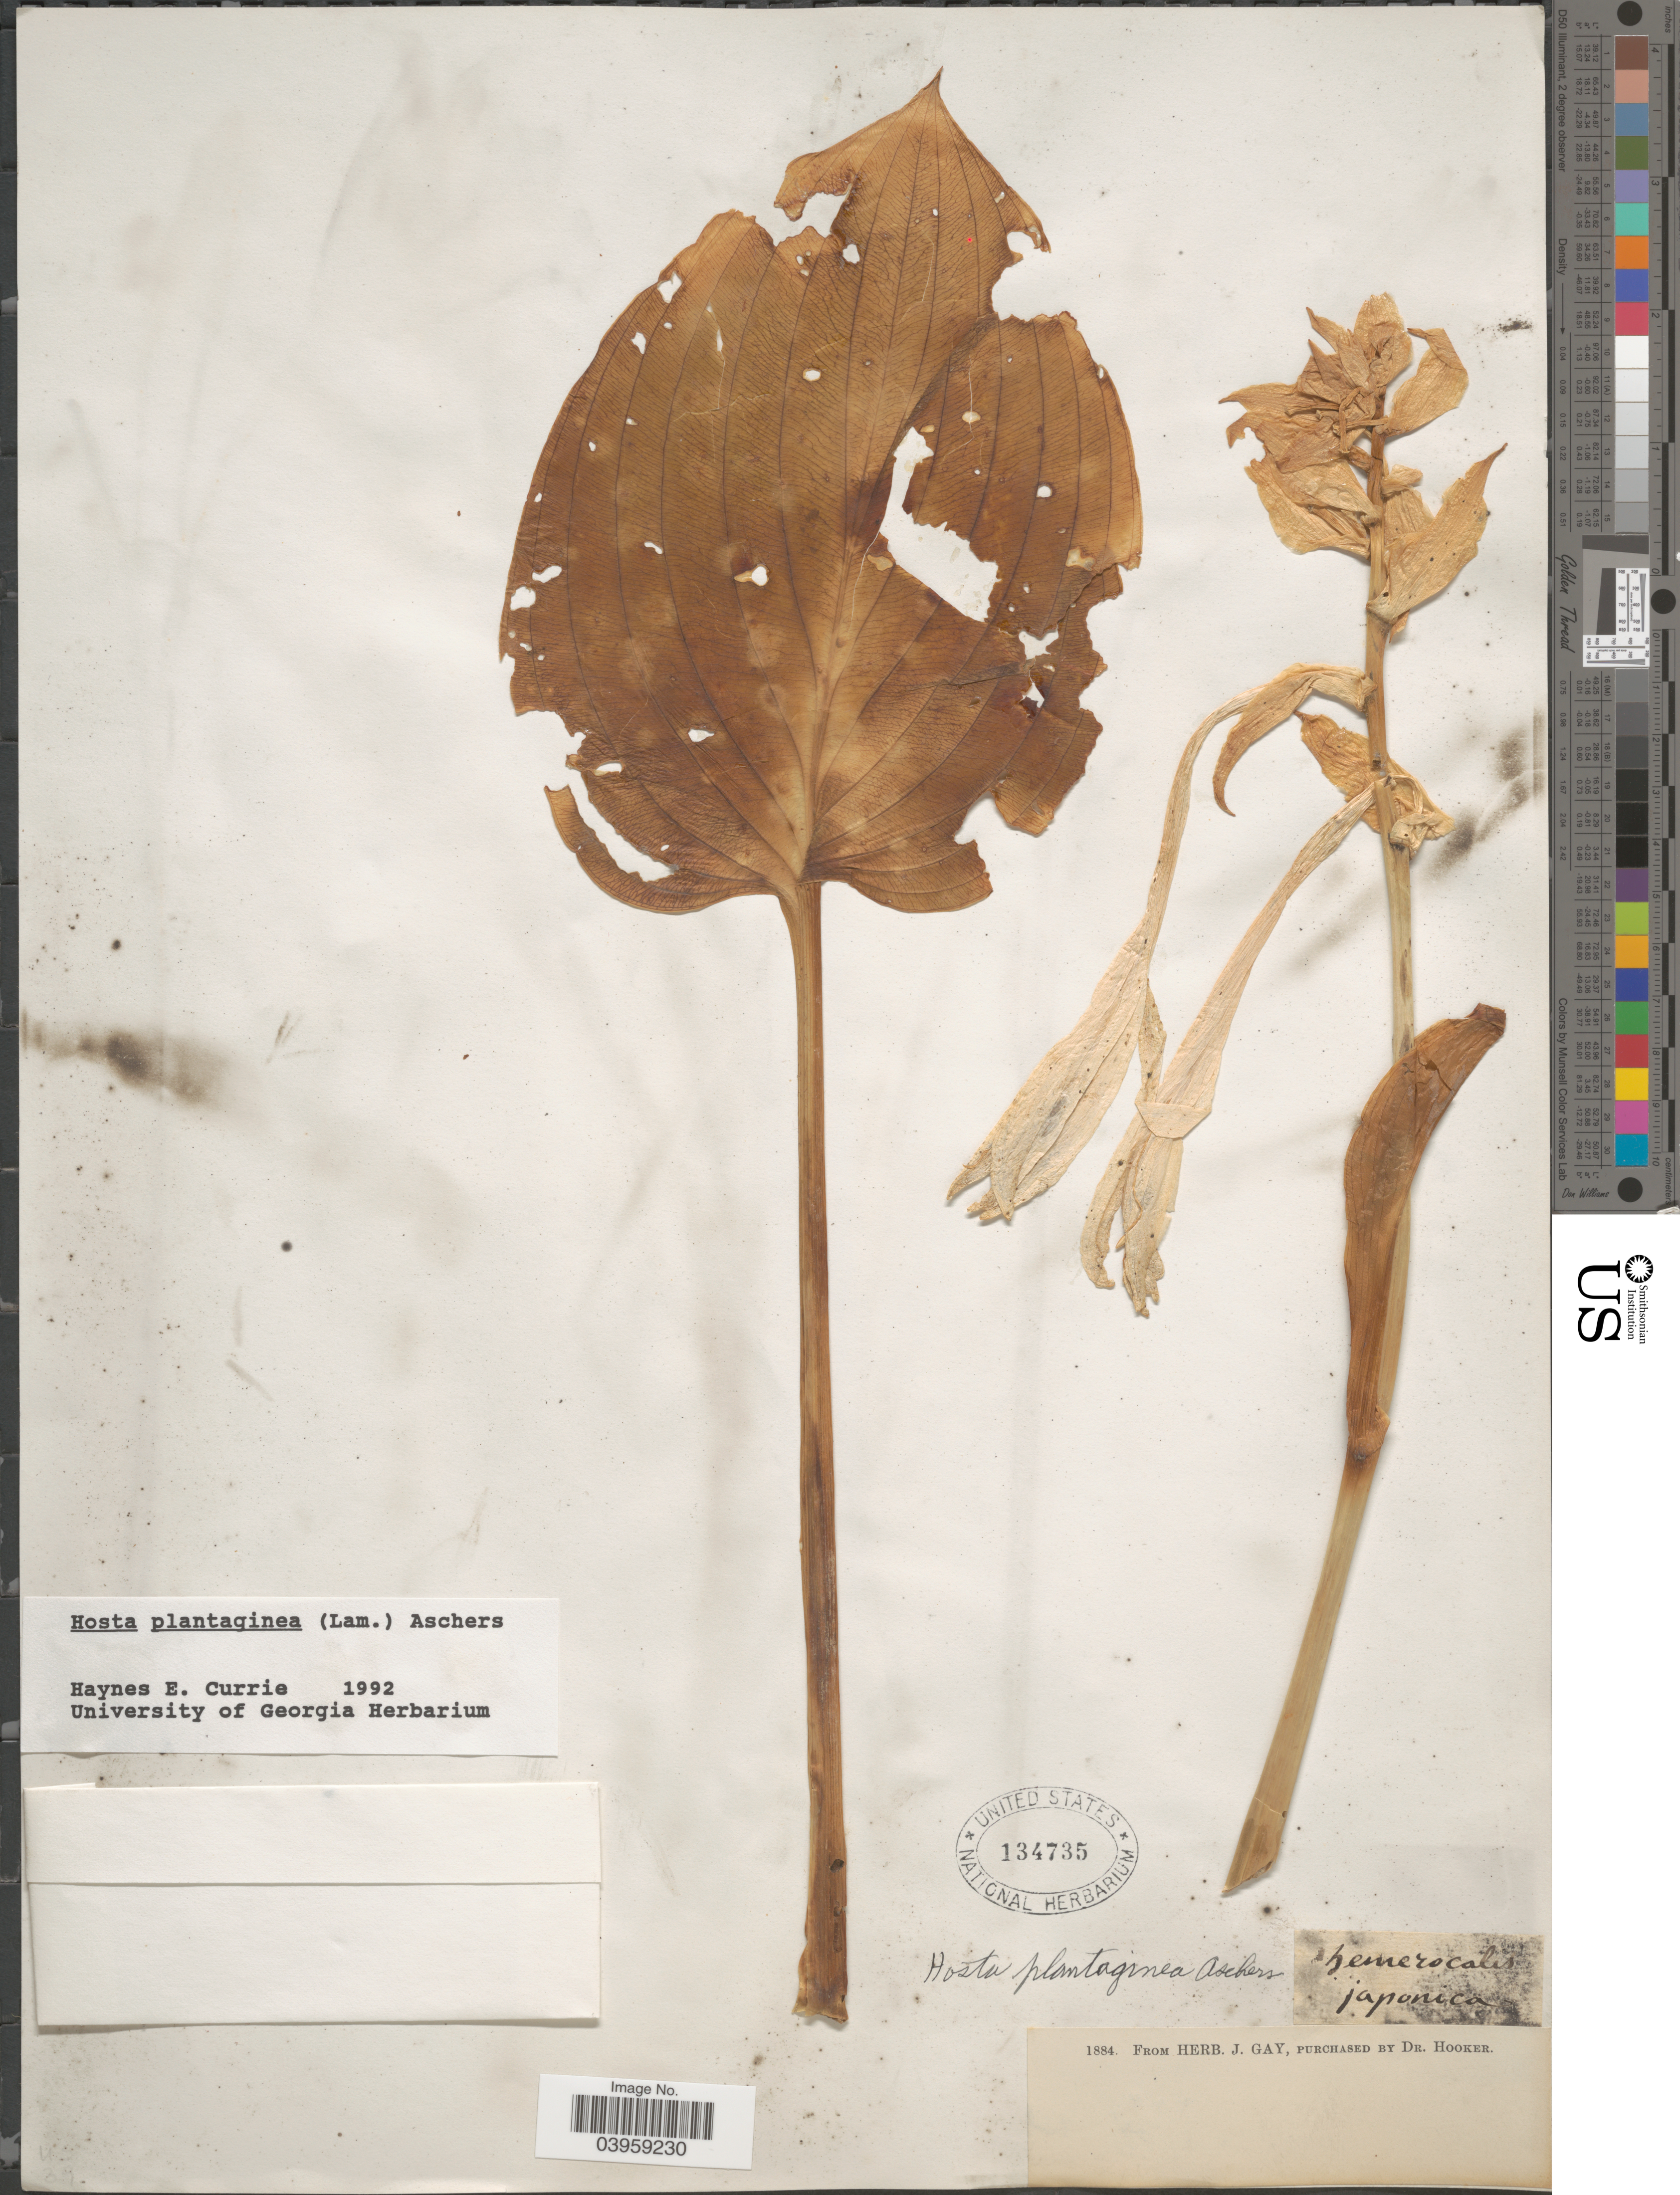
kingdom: Plantae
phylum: Tracheophyta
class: Liliopsida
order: Asparagales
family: Asparagaceae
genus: Hosta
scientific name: Hosta plantaginea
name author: (Lam.) Asch.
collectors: ex herb. J. Gay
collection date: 1884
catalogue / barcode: US 134735